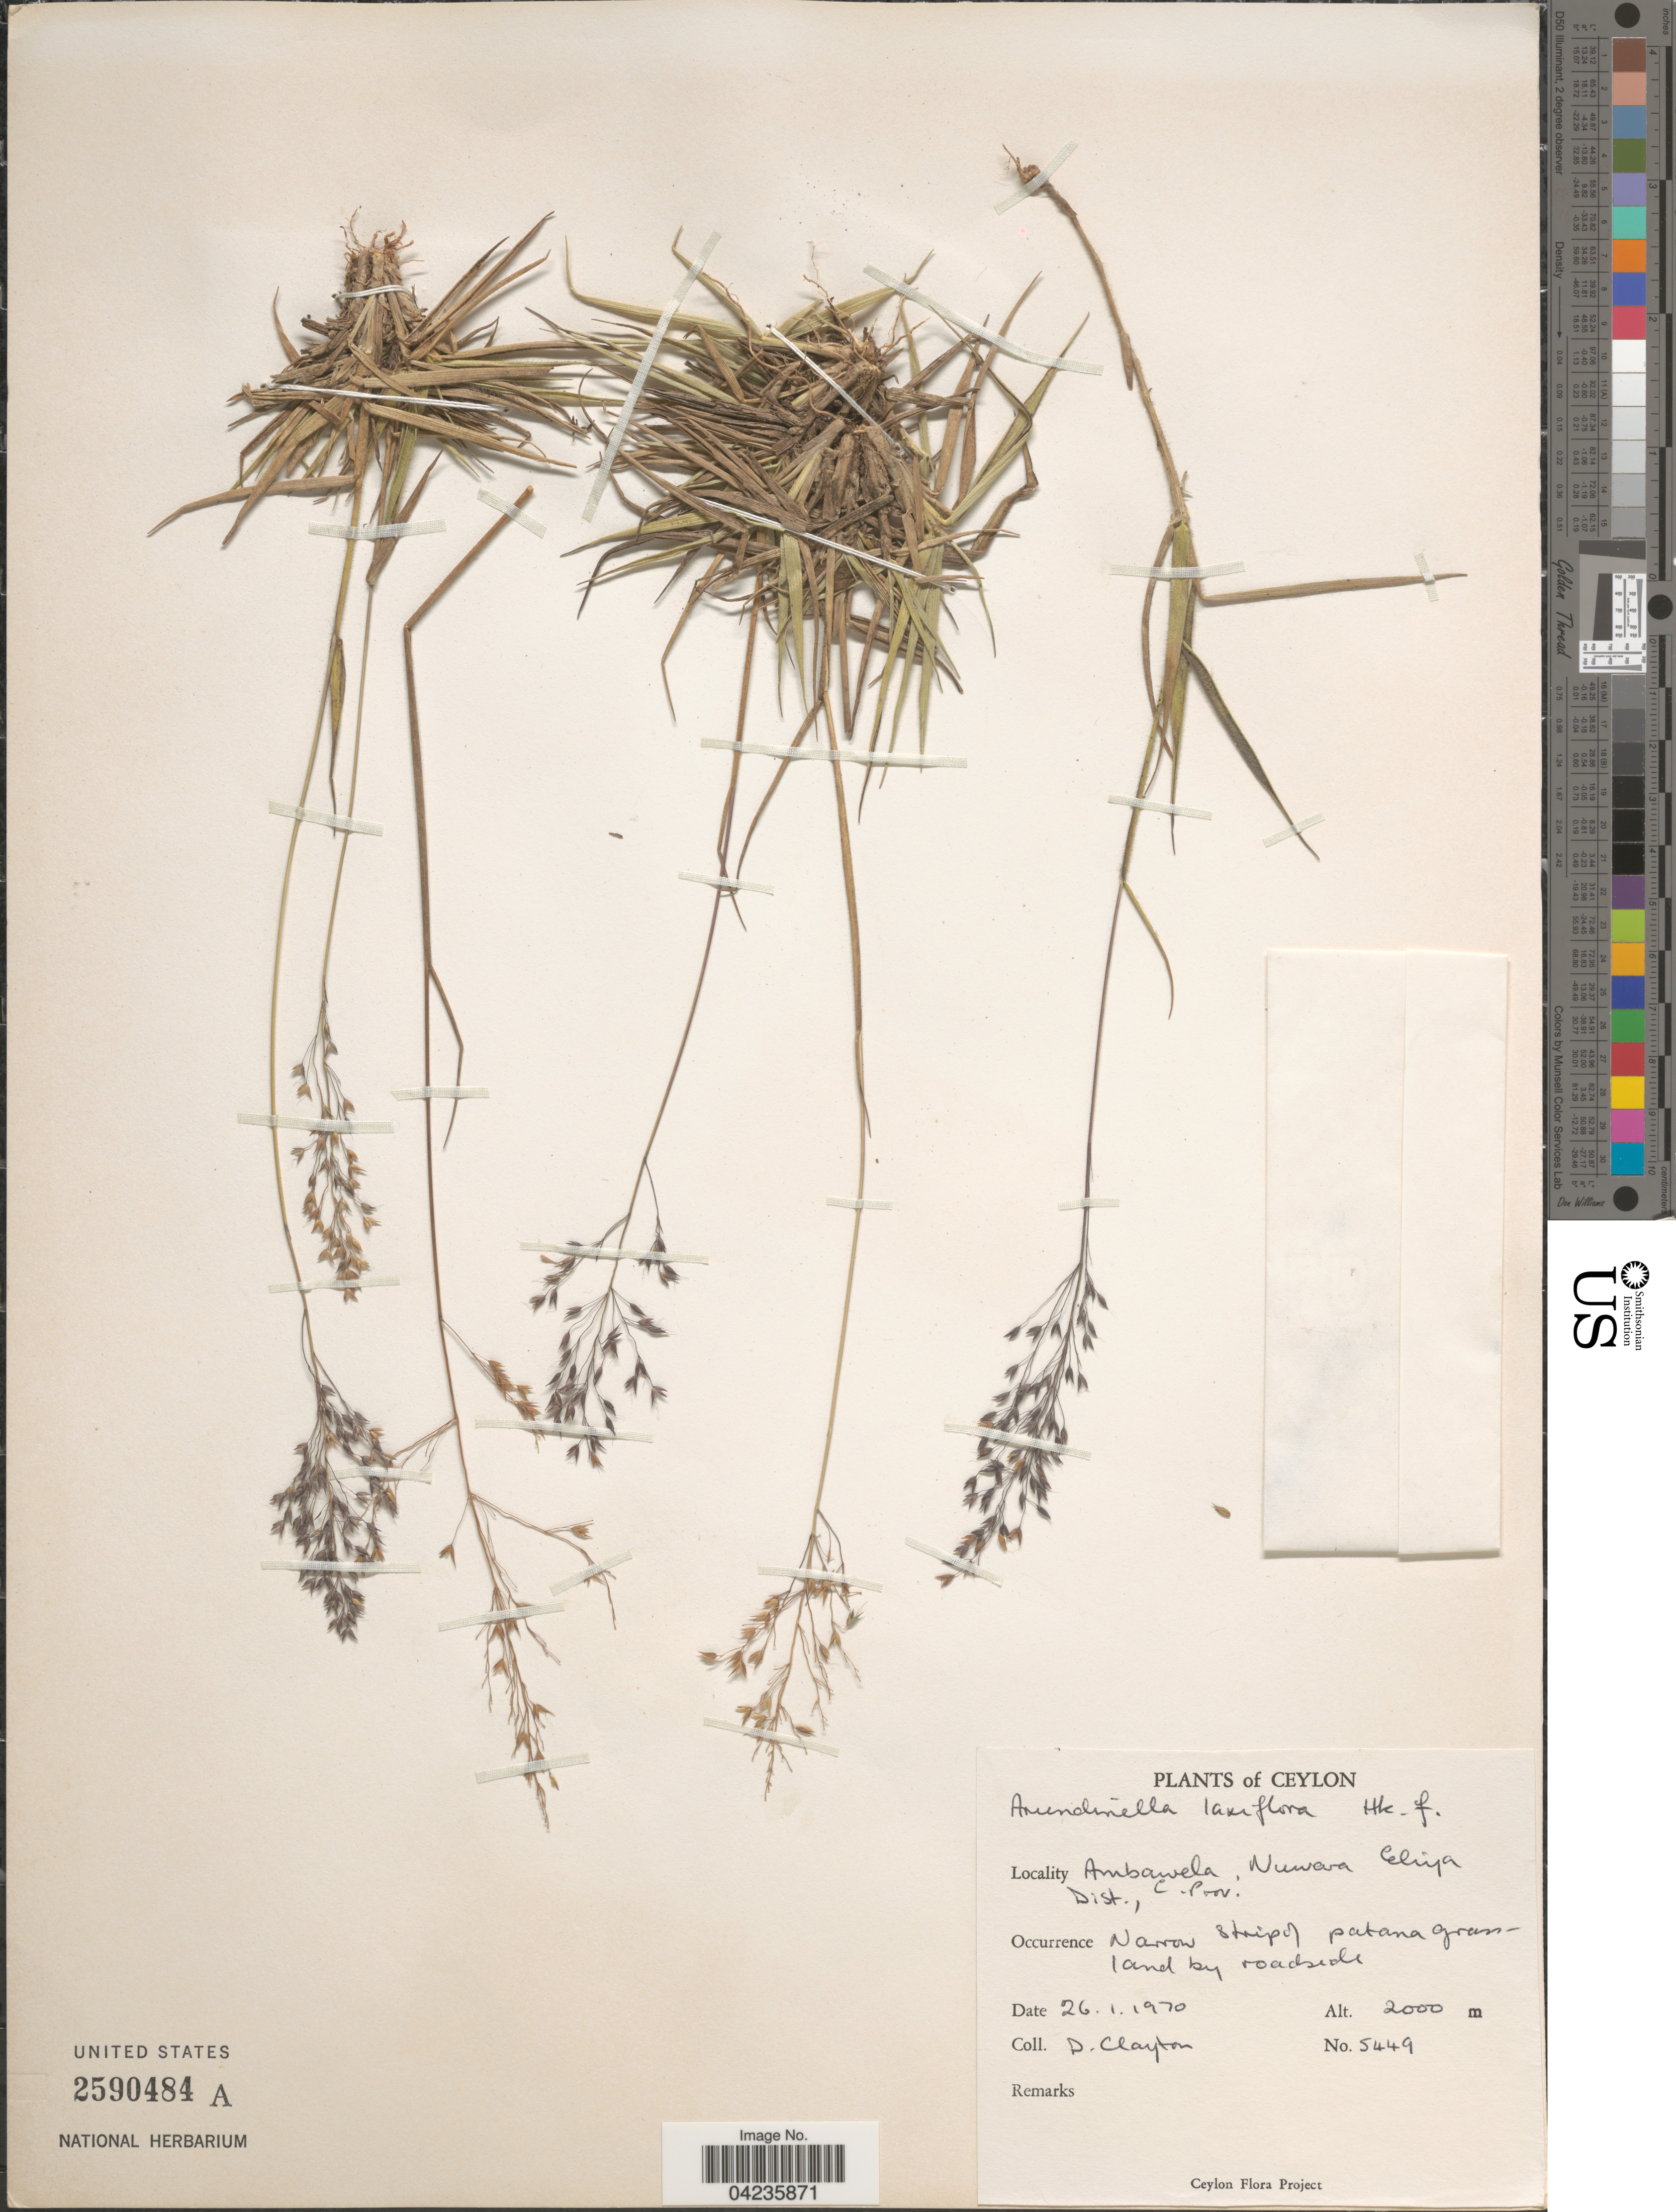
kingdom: Plantae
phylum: Tracheophyta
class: Liliopsida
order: Poales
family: Poaceae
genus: Arundinella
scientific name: Arundinella laxiflora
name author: Hook. f.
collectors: D. Clayton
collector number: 5449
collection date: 1970-01-26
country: Sri Lanka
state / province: Central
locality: Ceylon. Ambawela , Nywara Eliya Dist., C .Prov.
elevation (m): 2000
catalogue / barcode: US 2590484A